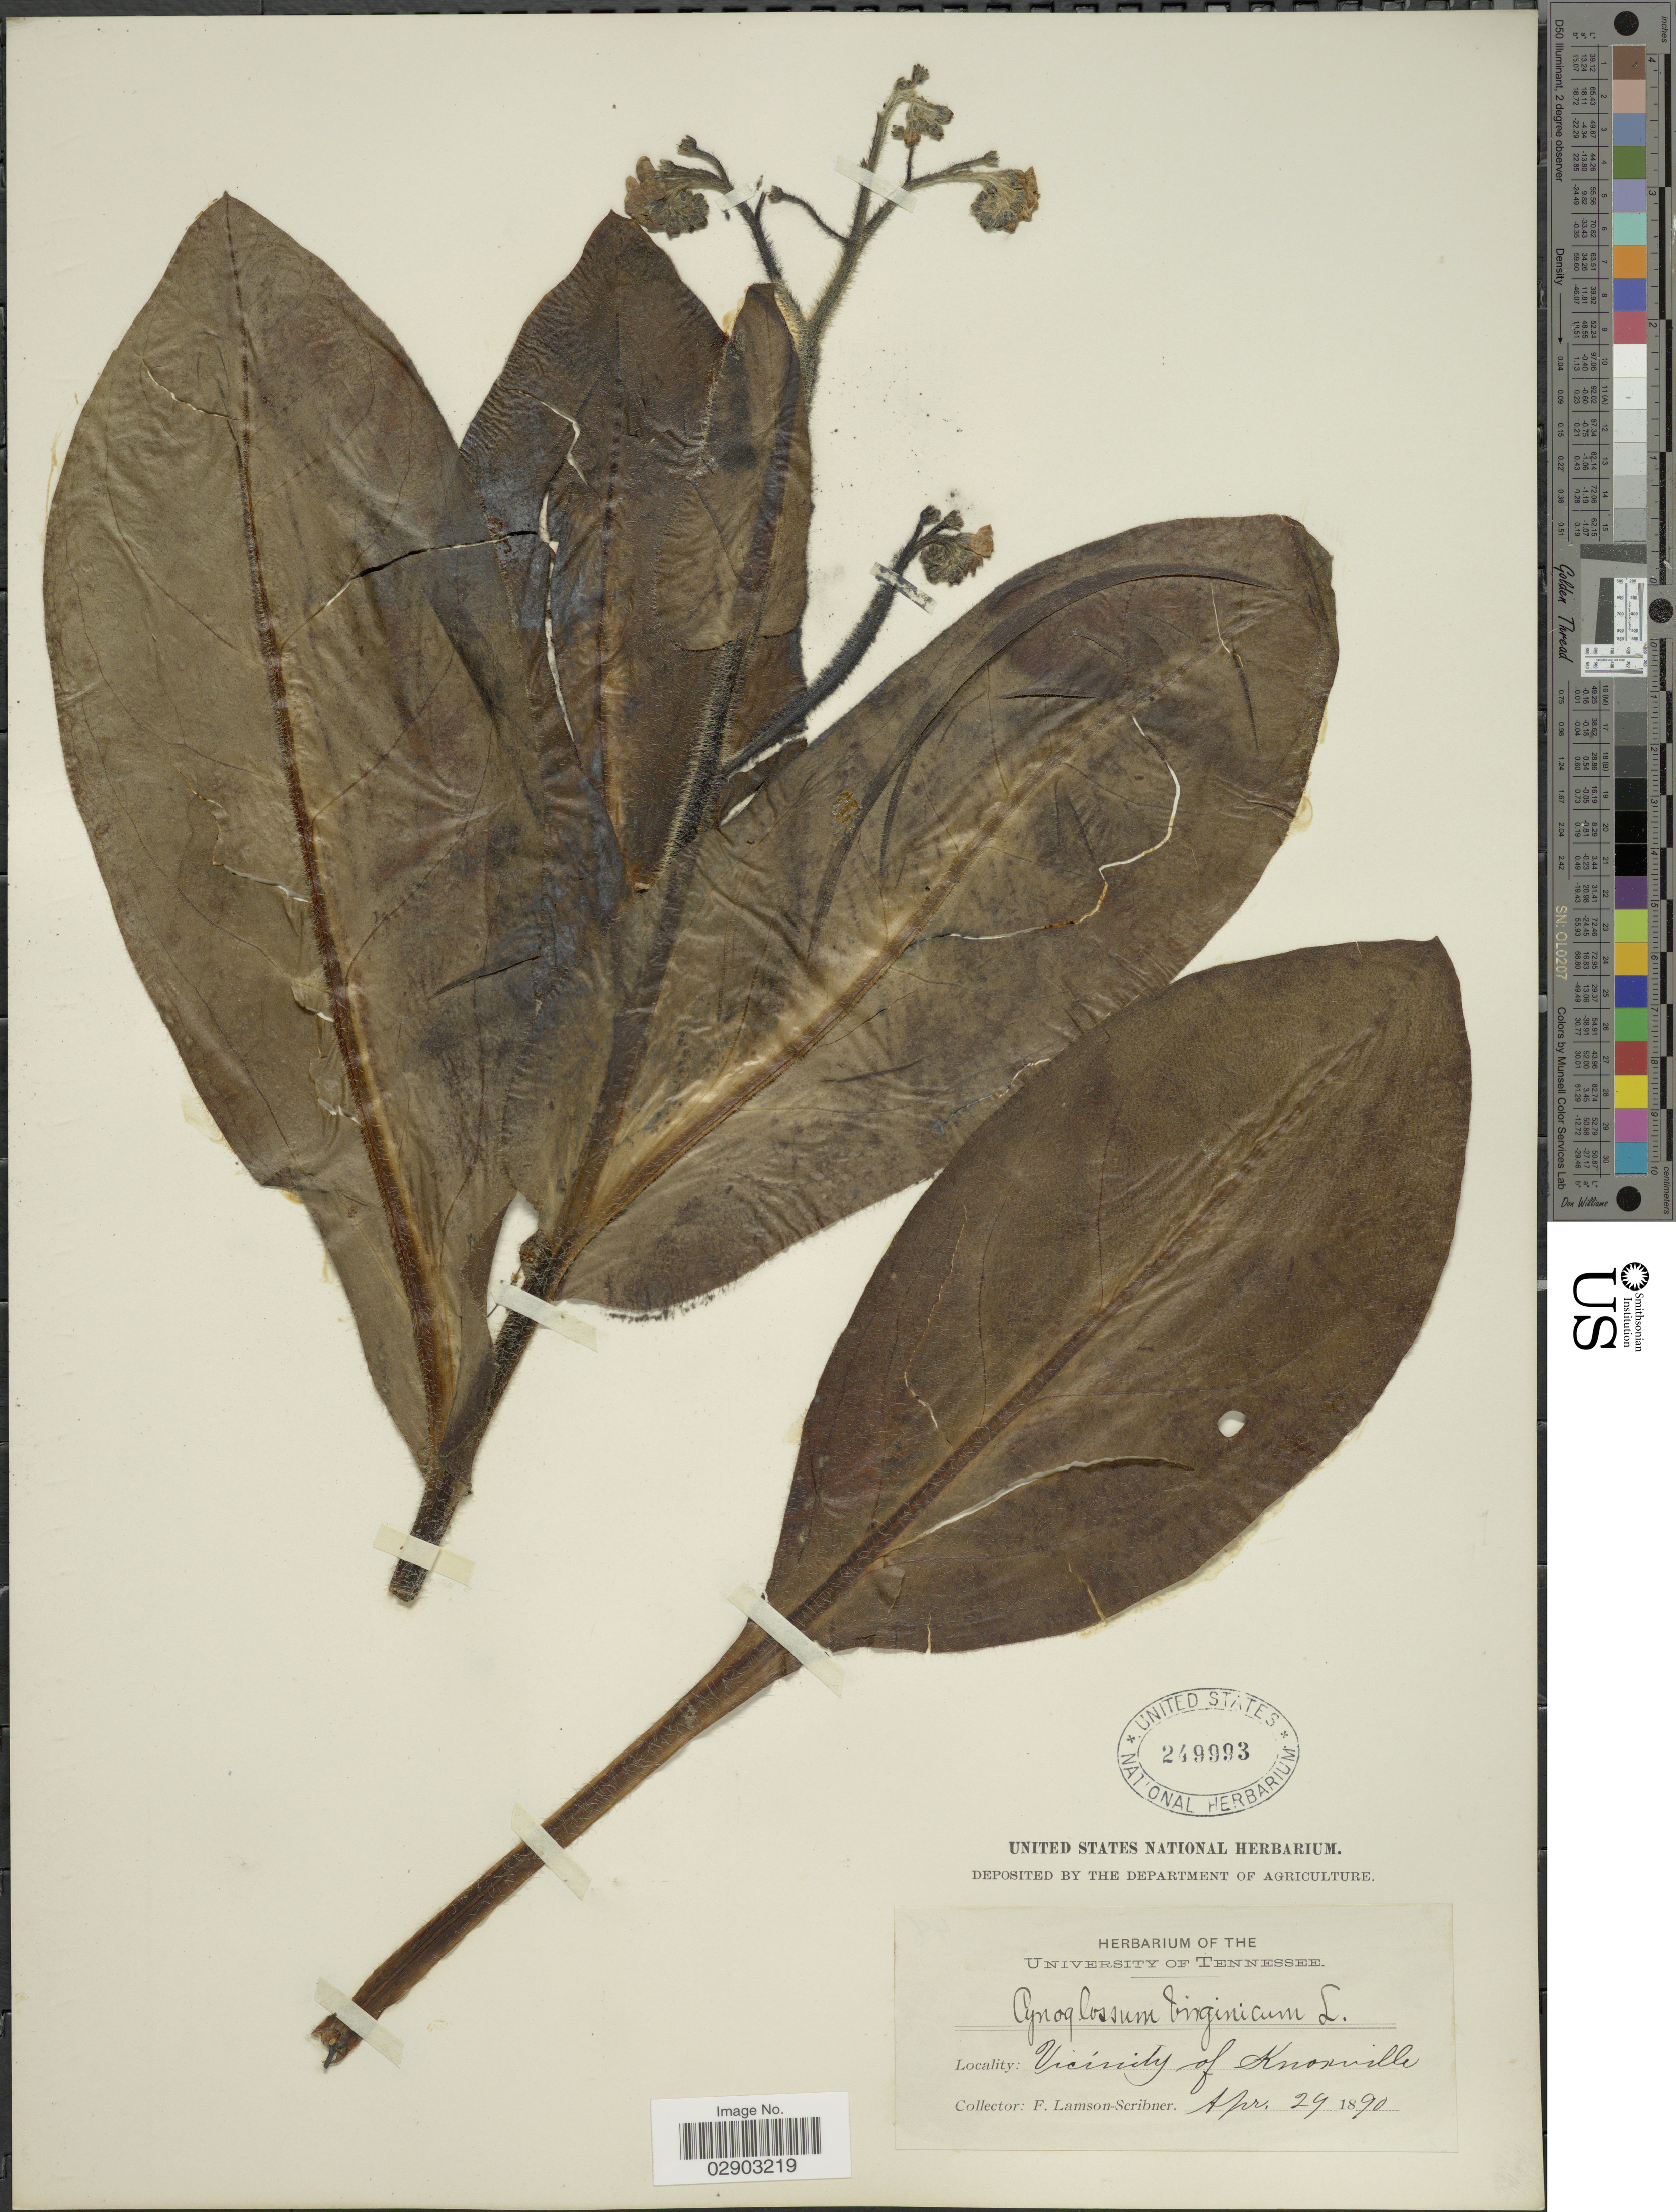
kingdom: Plantae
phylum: Tracheophyta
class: Magnoliopsida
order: Boraginales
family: Boraginaceae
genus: Cynoglossum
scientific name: Cynoglossum virginianum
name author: L.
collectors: F. Lamson-Scribner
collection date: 1890-04-29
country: United States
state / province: Tennessee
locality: Vicinity of Knoxville.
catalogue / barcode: US 249993